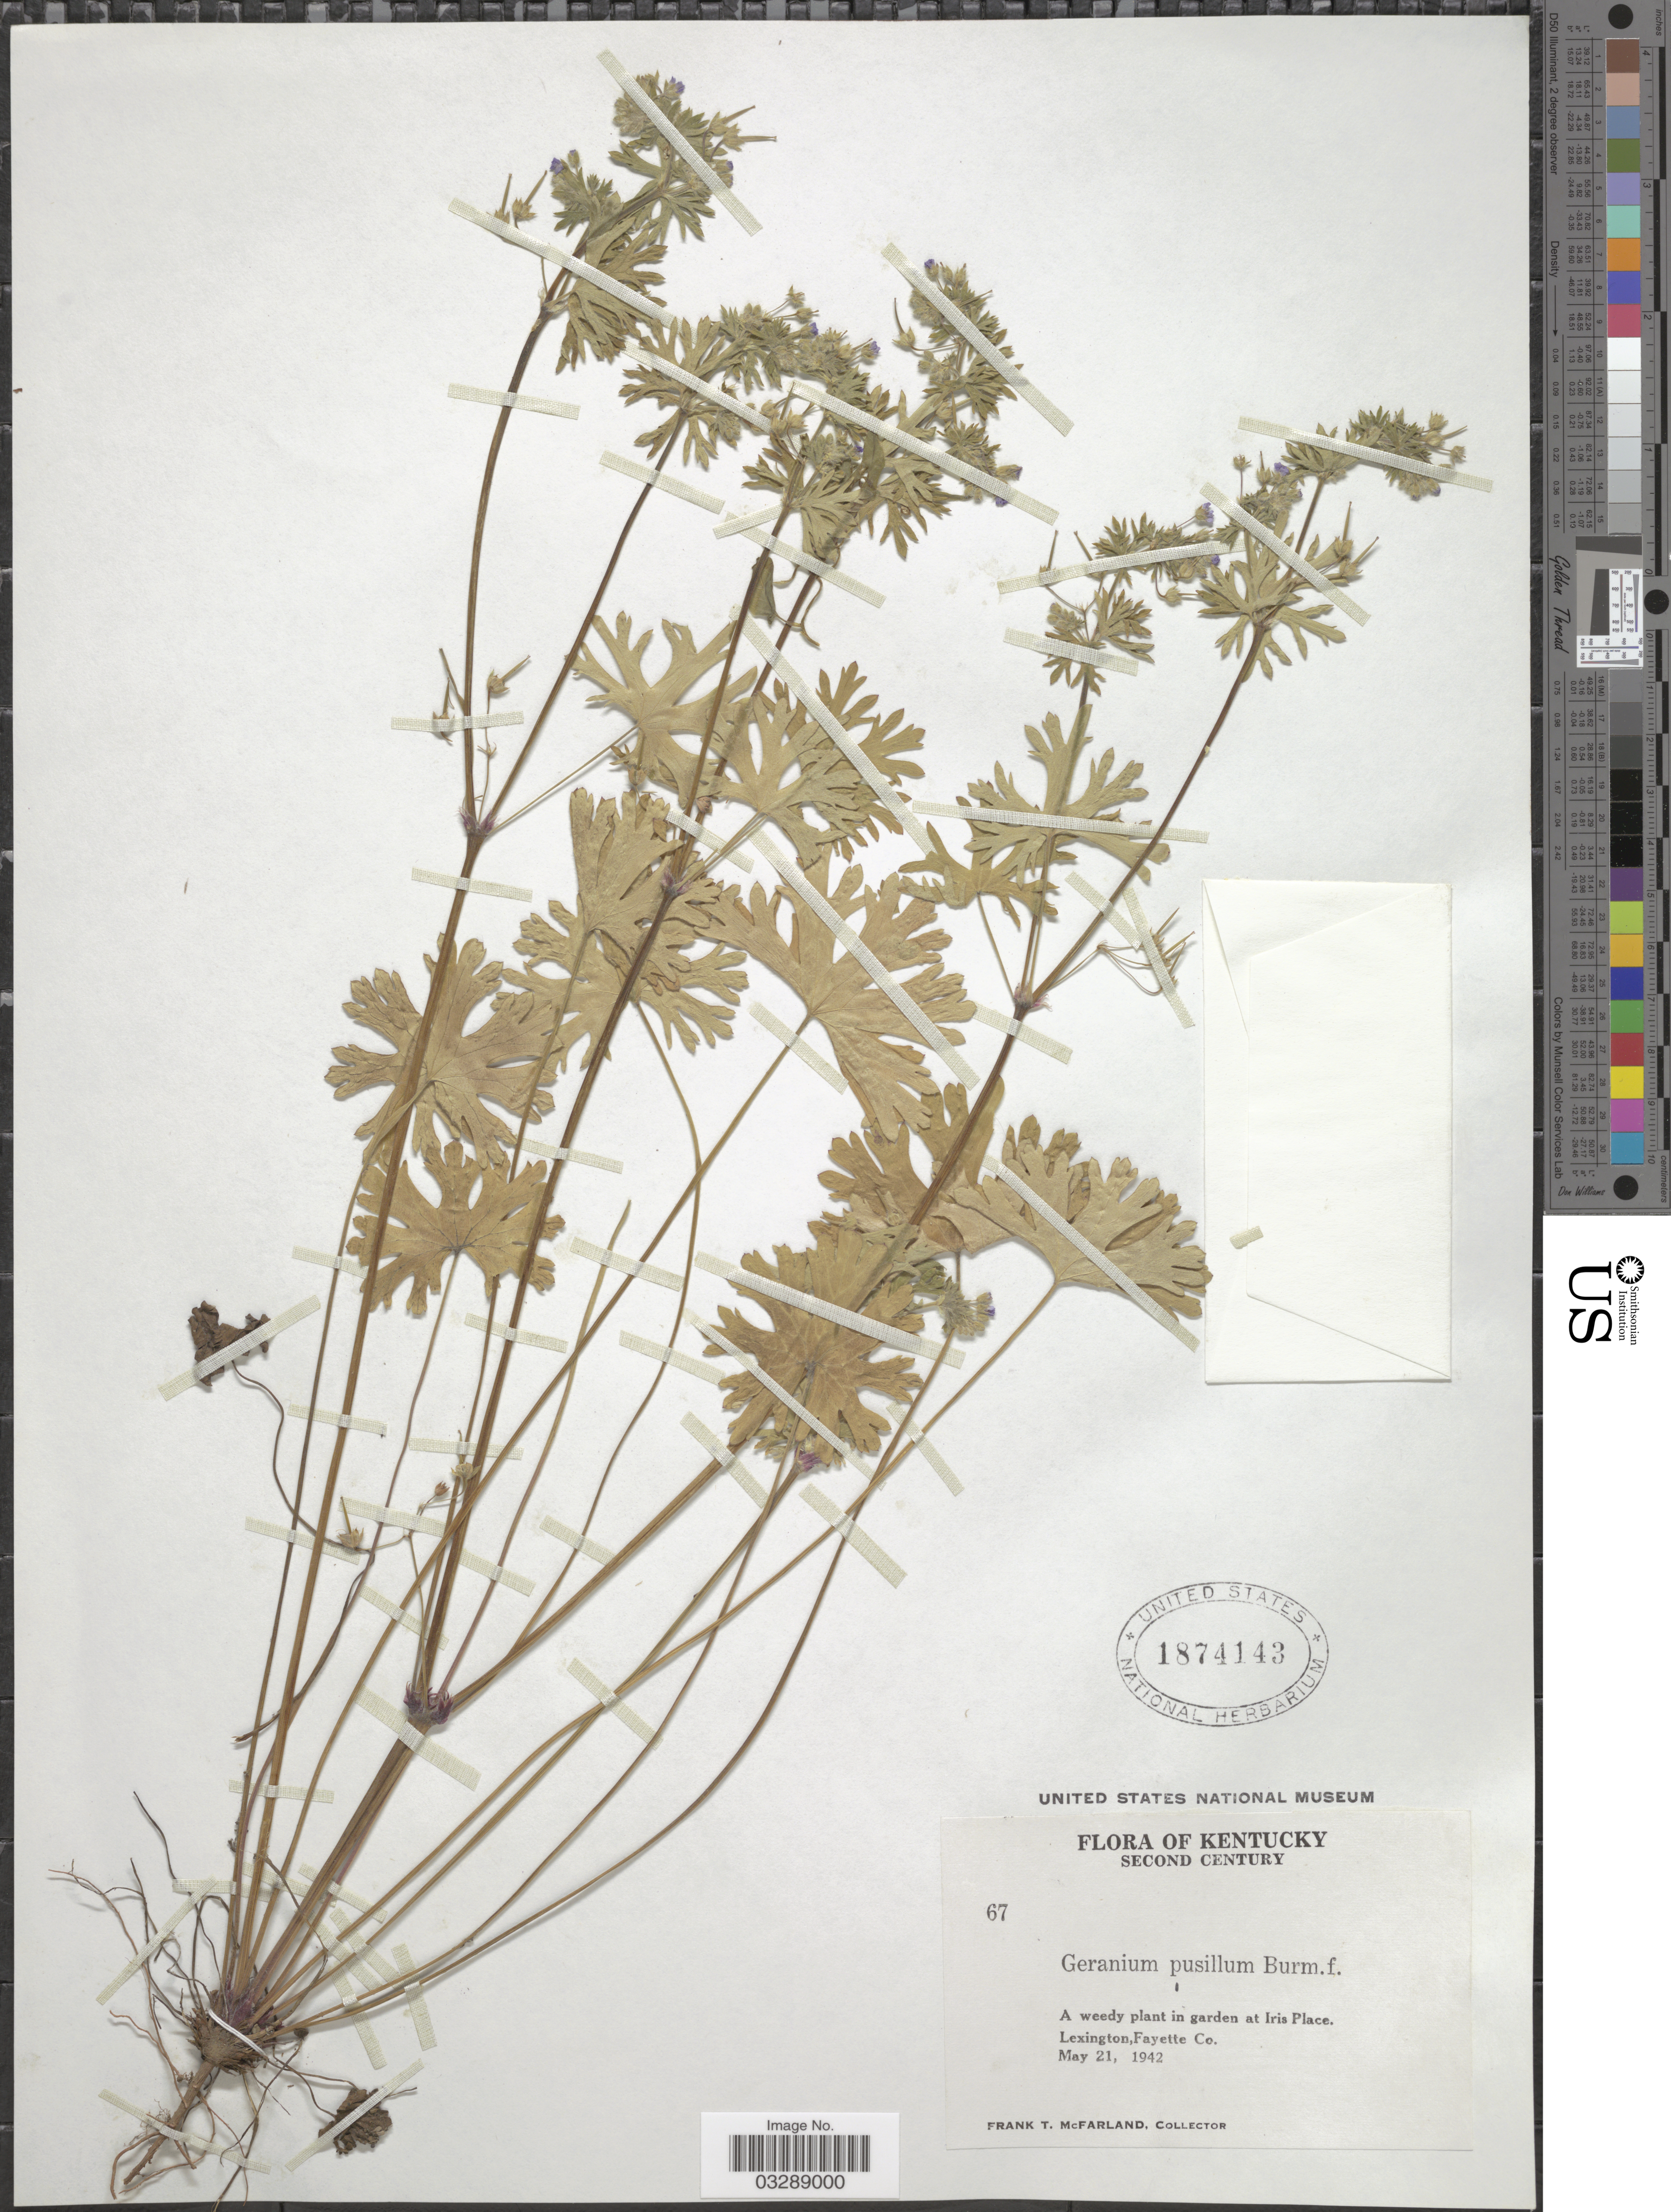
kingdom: Plantae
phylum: Tracheophyta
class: Magnoliopsida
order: Geraniales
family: Geraniaceae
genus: Geranium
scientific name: Geranium pusillum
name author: L.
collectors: F. McFarland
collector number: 67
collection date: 1942-05-21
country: United States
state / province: Kentucky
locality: Second Century [unsure placement] Iris Place. Lexington, Fayette Co.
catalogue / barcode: US 1874143